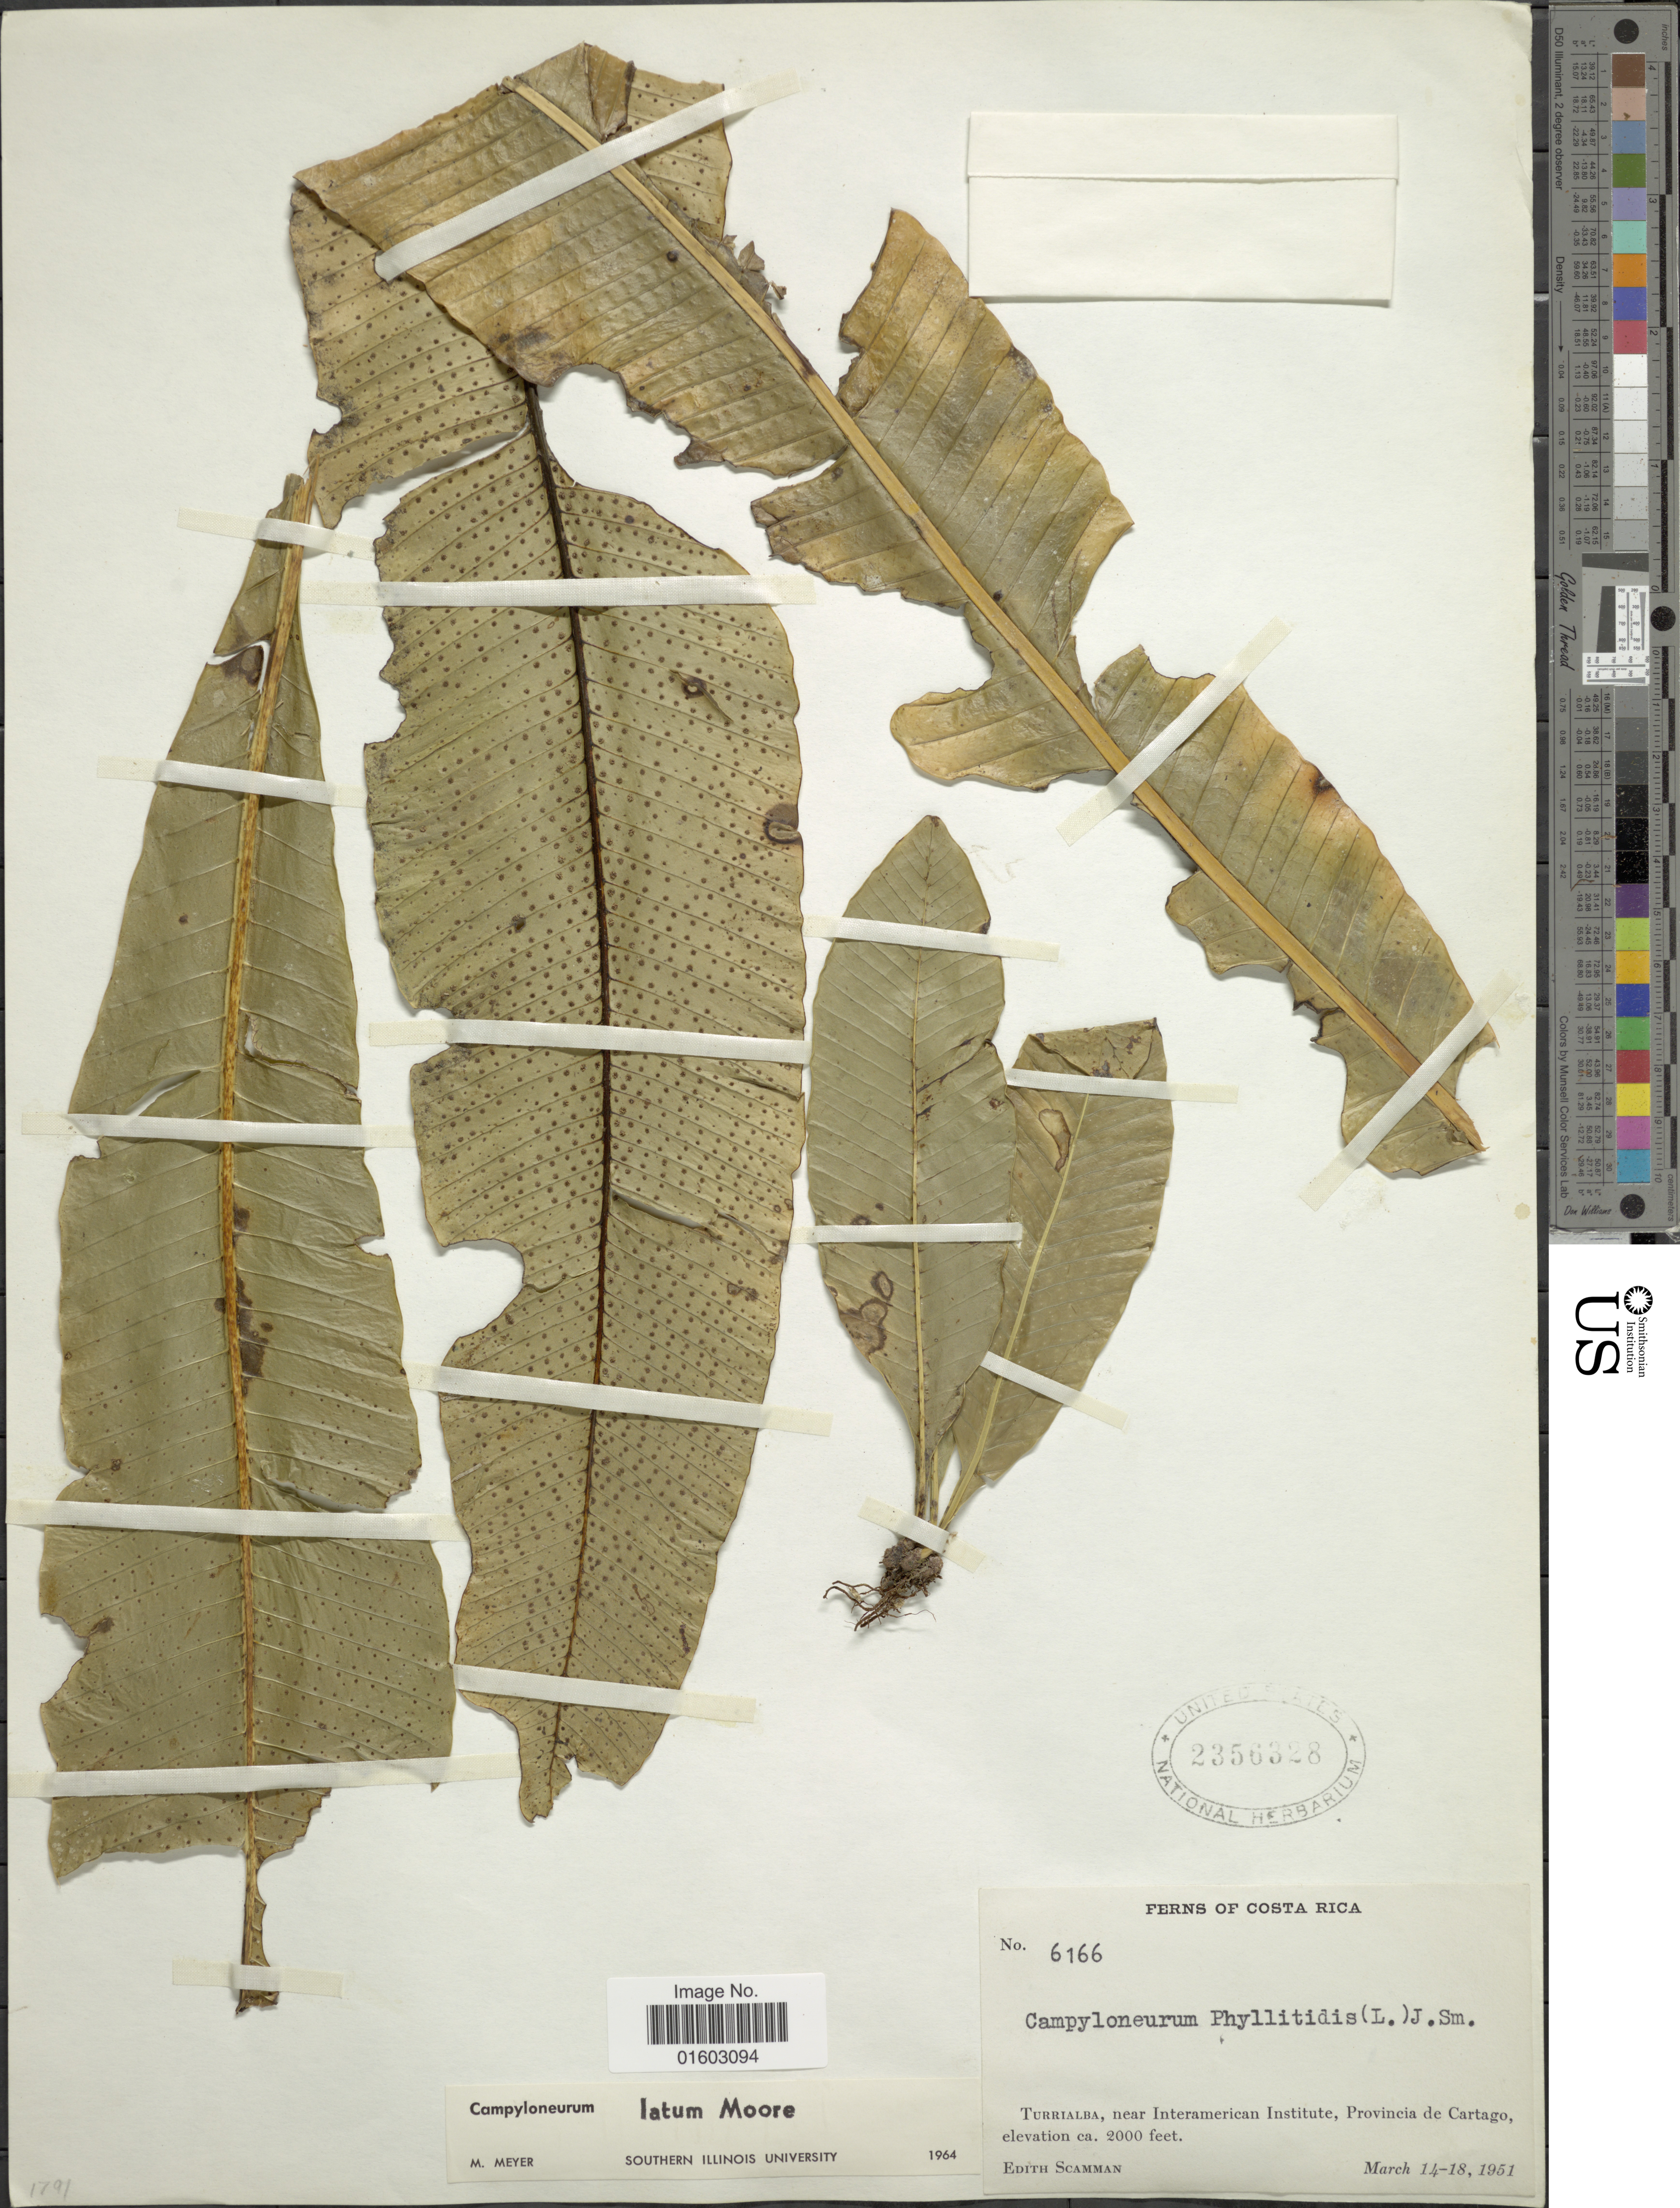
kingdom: Plantae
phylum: Tracheophyta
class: Polypodiopsida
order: Polypodiales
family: Polypodiaceae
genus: Campyloneurum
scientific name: Campyloneurum latum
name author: T. Moore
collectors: E. Scamman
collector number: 6166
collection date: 1951-03-14/1951-03-18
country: Costa Rica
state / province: Cartago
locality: Tuyrrialba, near Interamerican Institute, Provincia de Cartago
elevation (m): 610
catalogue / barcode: US 2356328